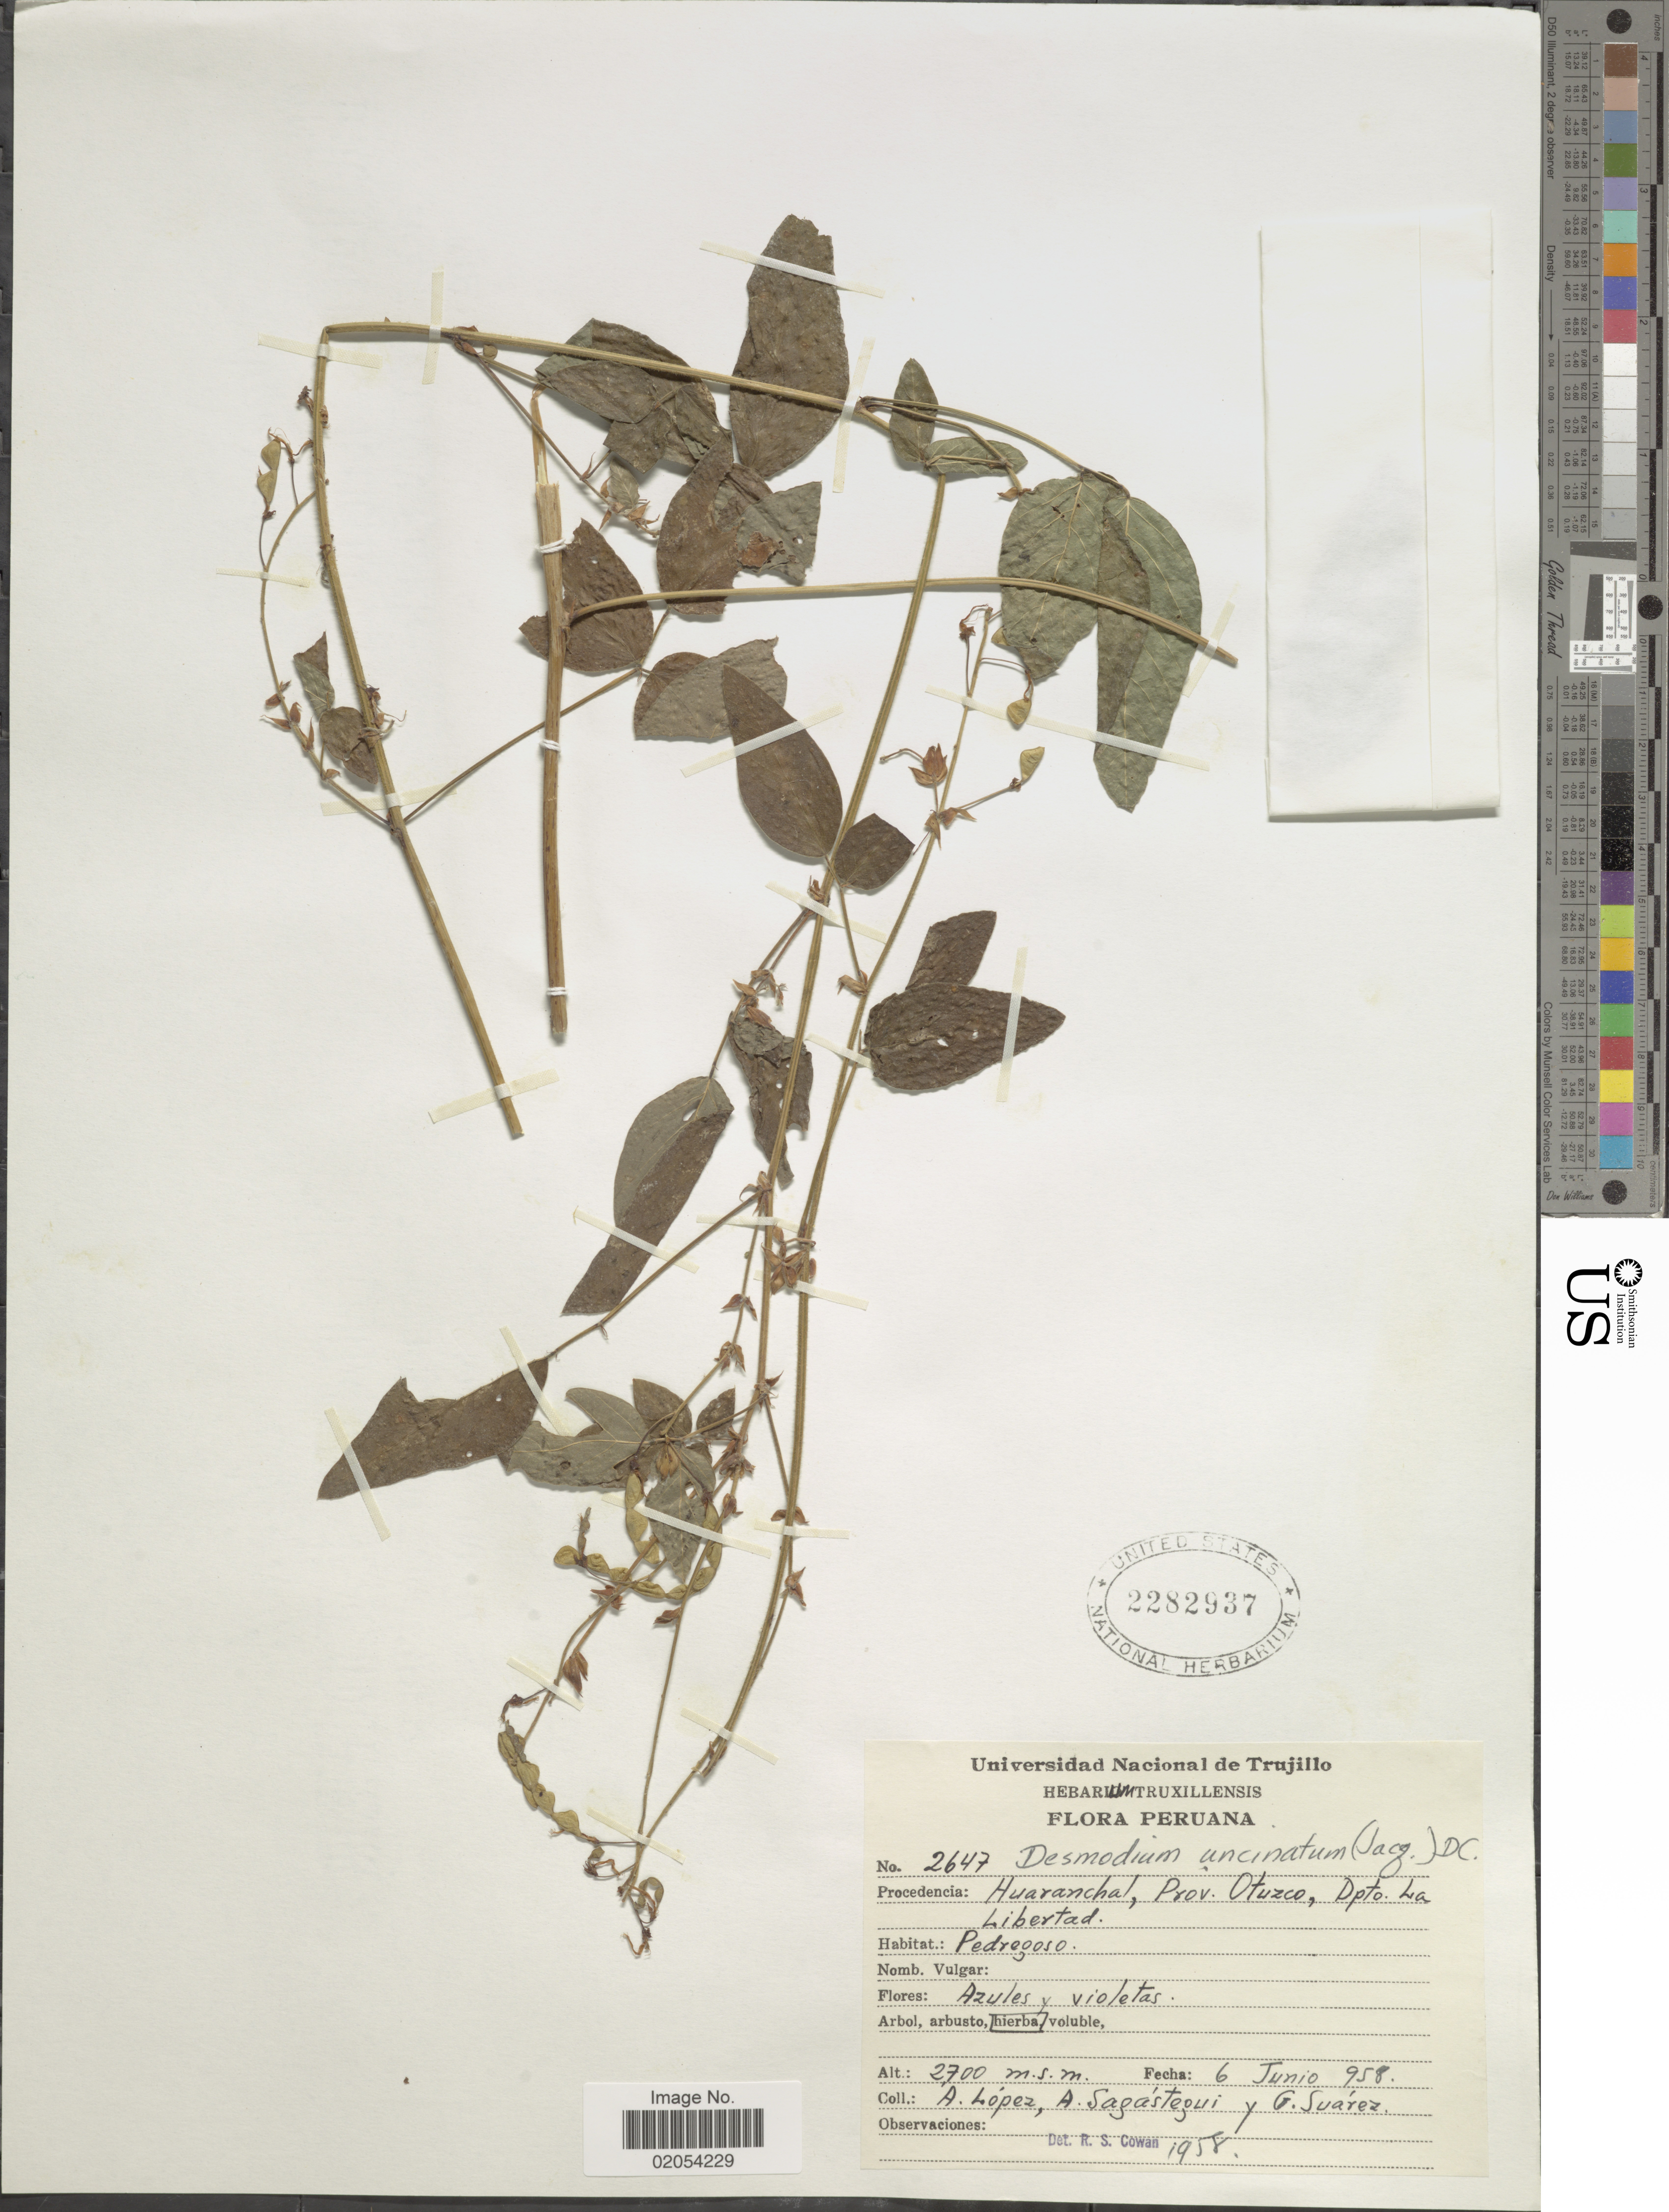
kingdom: Plantae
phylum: Tracheophyta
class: Magnoliopsida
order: Fabales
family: Fabaceae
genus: Desmodium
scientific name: Desmodium uncinatum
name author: (Jacq.) DC.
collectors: A. López, A. Sagástequi & G. Suárez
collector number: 2647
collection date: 1958-06-06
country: Peru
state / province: La Libertad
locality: Huaranchal, Prov. Otuzco, Dpto. La Libertad.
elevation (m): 2700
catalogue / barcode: US 2282937